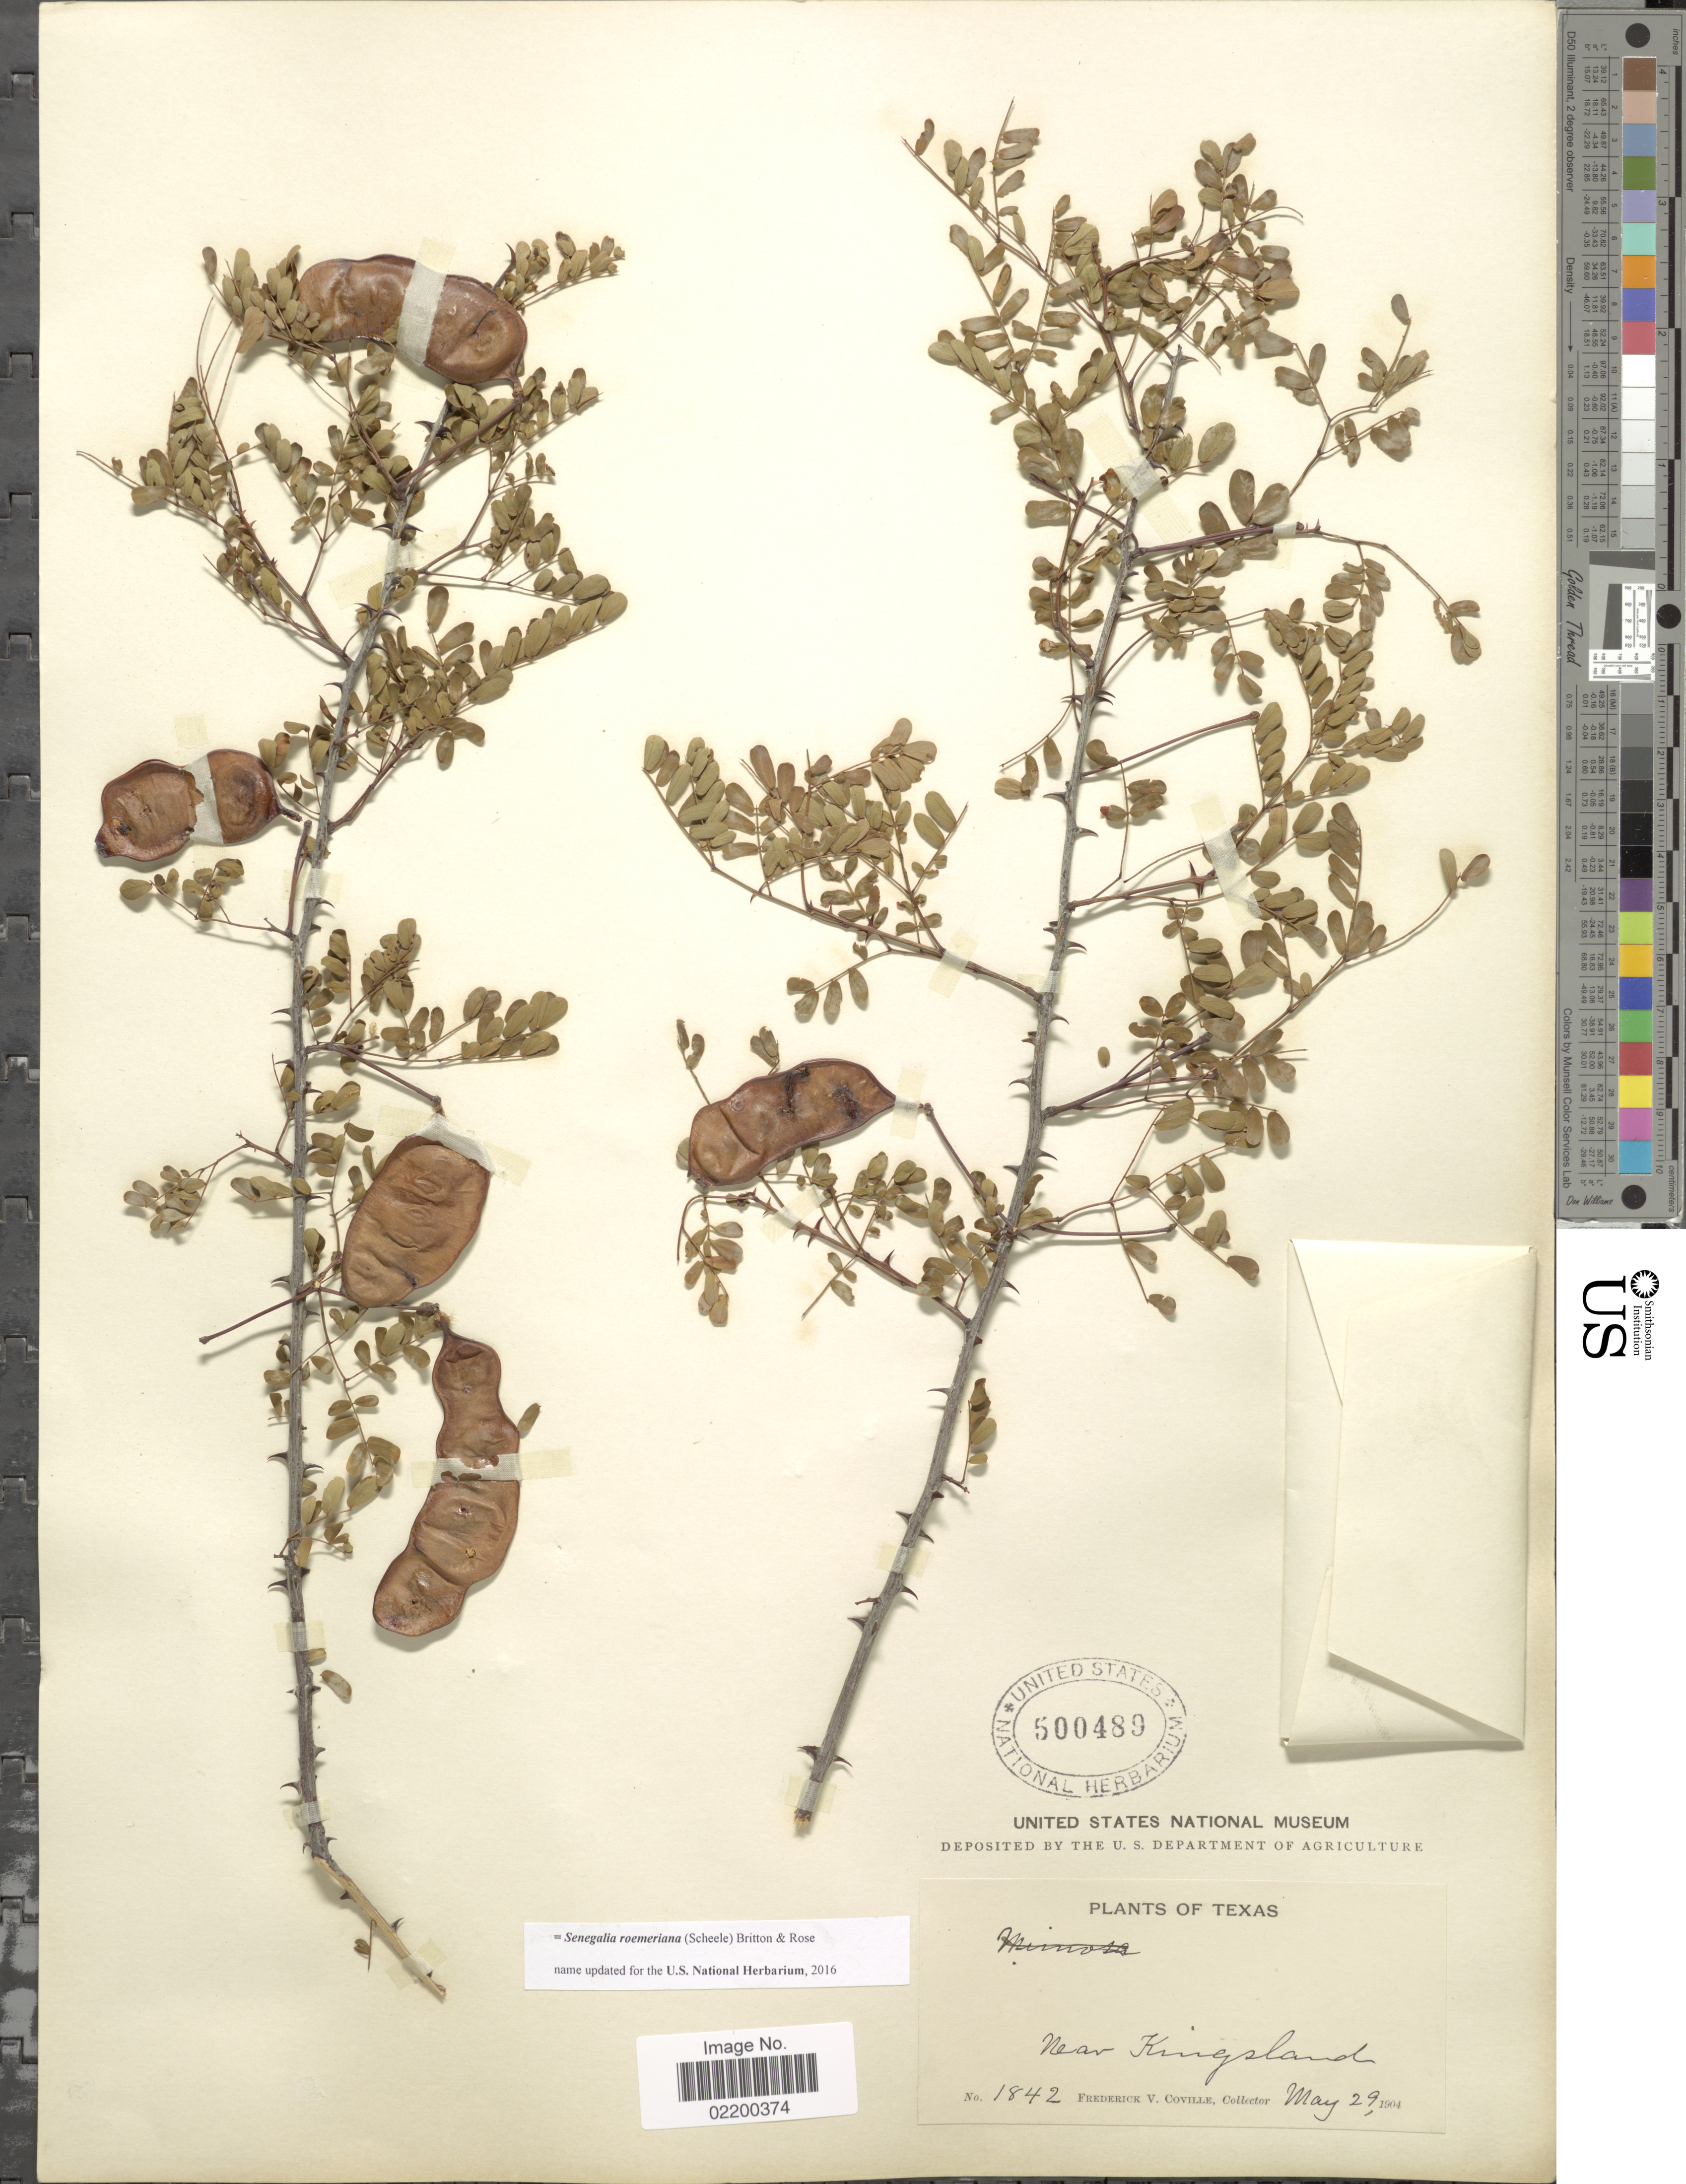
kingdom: Plantae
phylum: Tracheophyta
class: Magnoliopsida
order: Fabales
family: Fabaceae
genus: Senegalia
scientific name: Senegalia roemeriana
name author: (Scheele) Britton & Rose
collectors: F. V. Coville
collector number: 1842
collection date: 1904-05-29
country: United States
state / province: Texas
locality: Near Kingsland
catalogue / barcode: US 500489